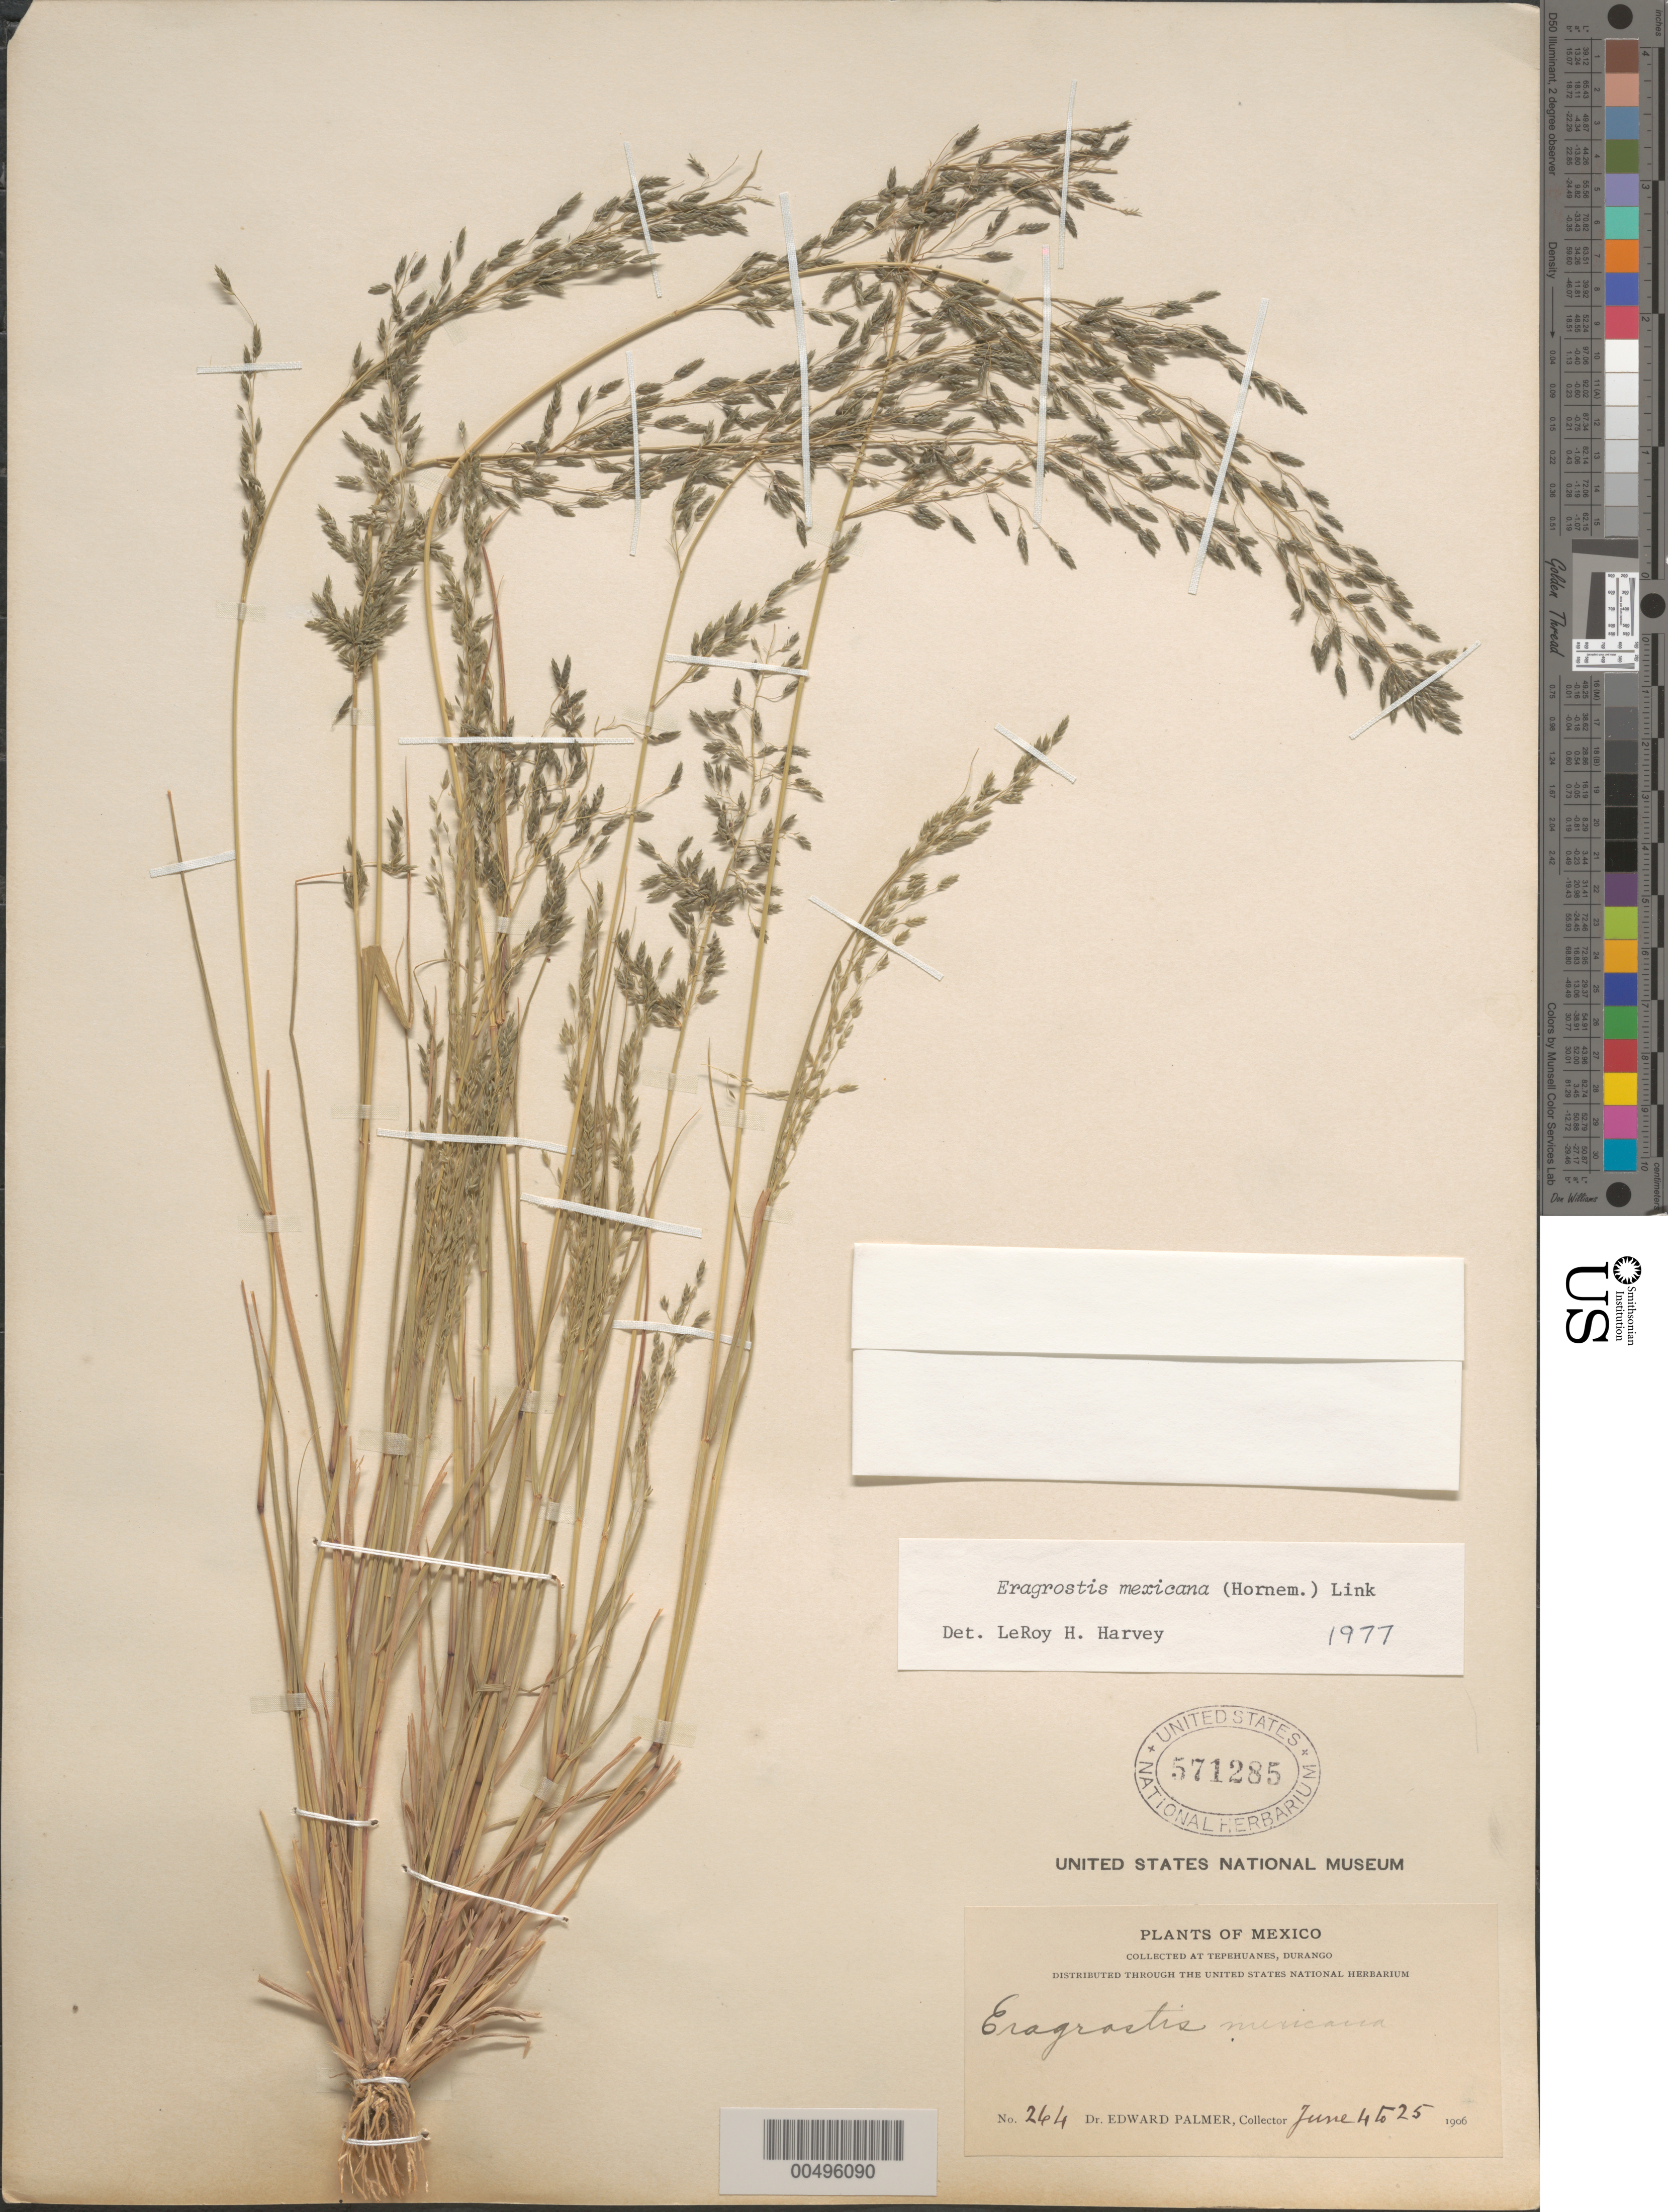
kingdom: Plantae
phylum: Tracheophyta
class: Liliopsida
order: Poales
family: Poaceae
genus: Eragrostis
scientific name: Eragrostis mexicana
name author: (Hornem.) Link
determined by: Harvey, L. H.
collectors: E. Palmer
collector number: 264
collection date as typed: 4 Jun 1906 to 25 Jun 1906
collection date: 1906-06-04/1906-06-25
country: Mexico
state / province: Durango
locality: Tepehuanes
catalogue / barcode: US 571285